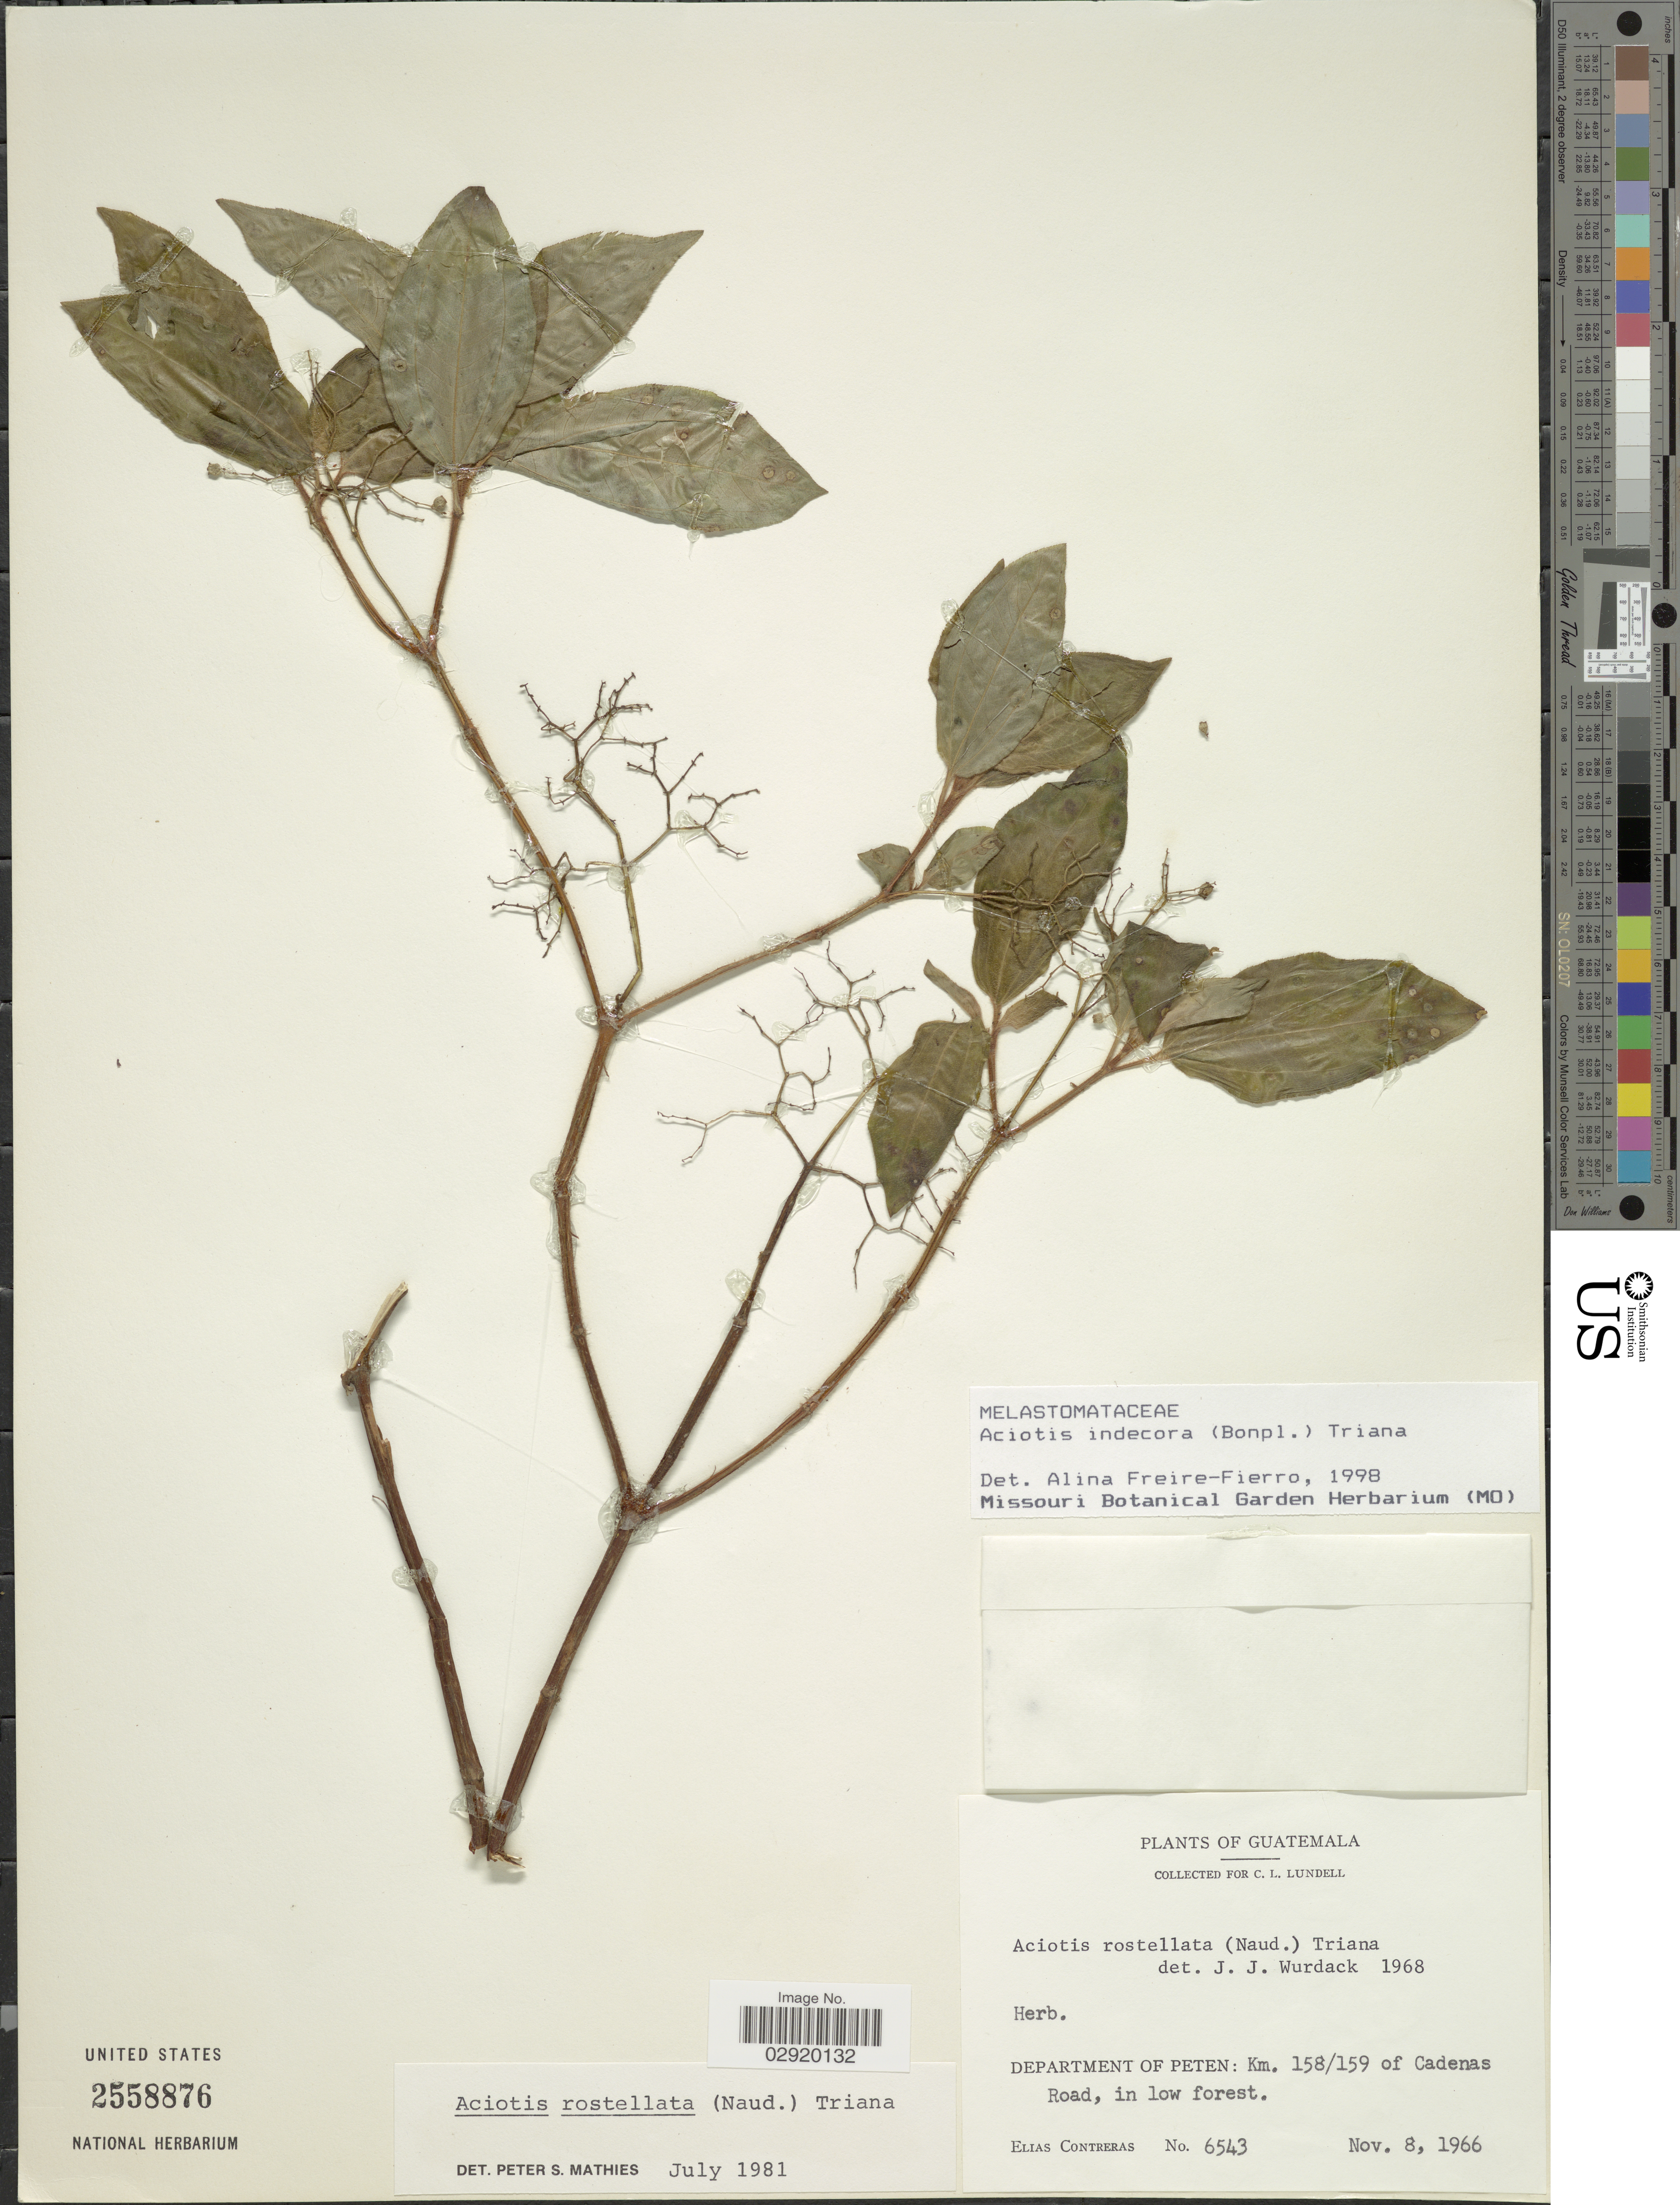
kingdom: Plantae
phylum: Tracheophyta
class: Magnoliopsida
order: Myrtales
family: Melastomataceae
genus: Aciotis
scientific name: Aciotis indecora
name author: (Bonpl.) Triana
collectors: E. Contreras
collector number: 6543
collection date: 1966-11-08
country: Guatemala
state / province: El Petén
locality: Department of Peten: Km. 158/159 of Cadenas Road.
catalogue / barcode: US 2558876